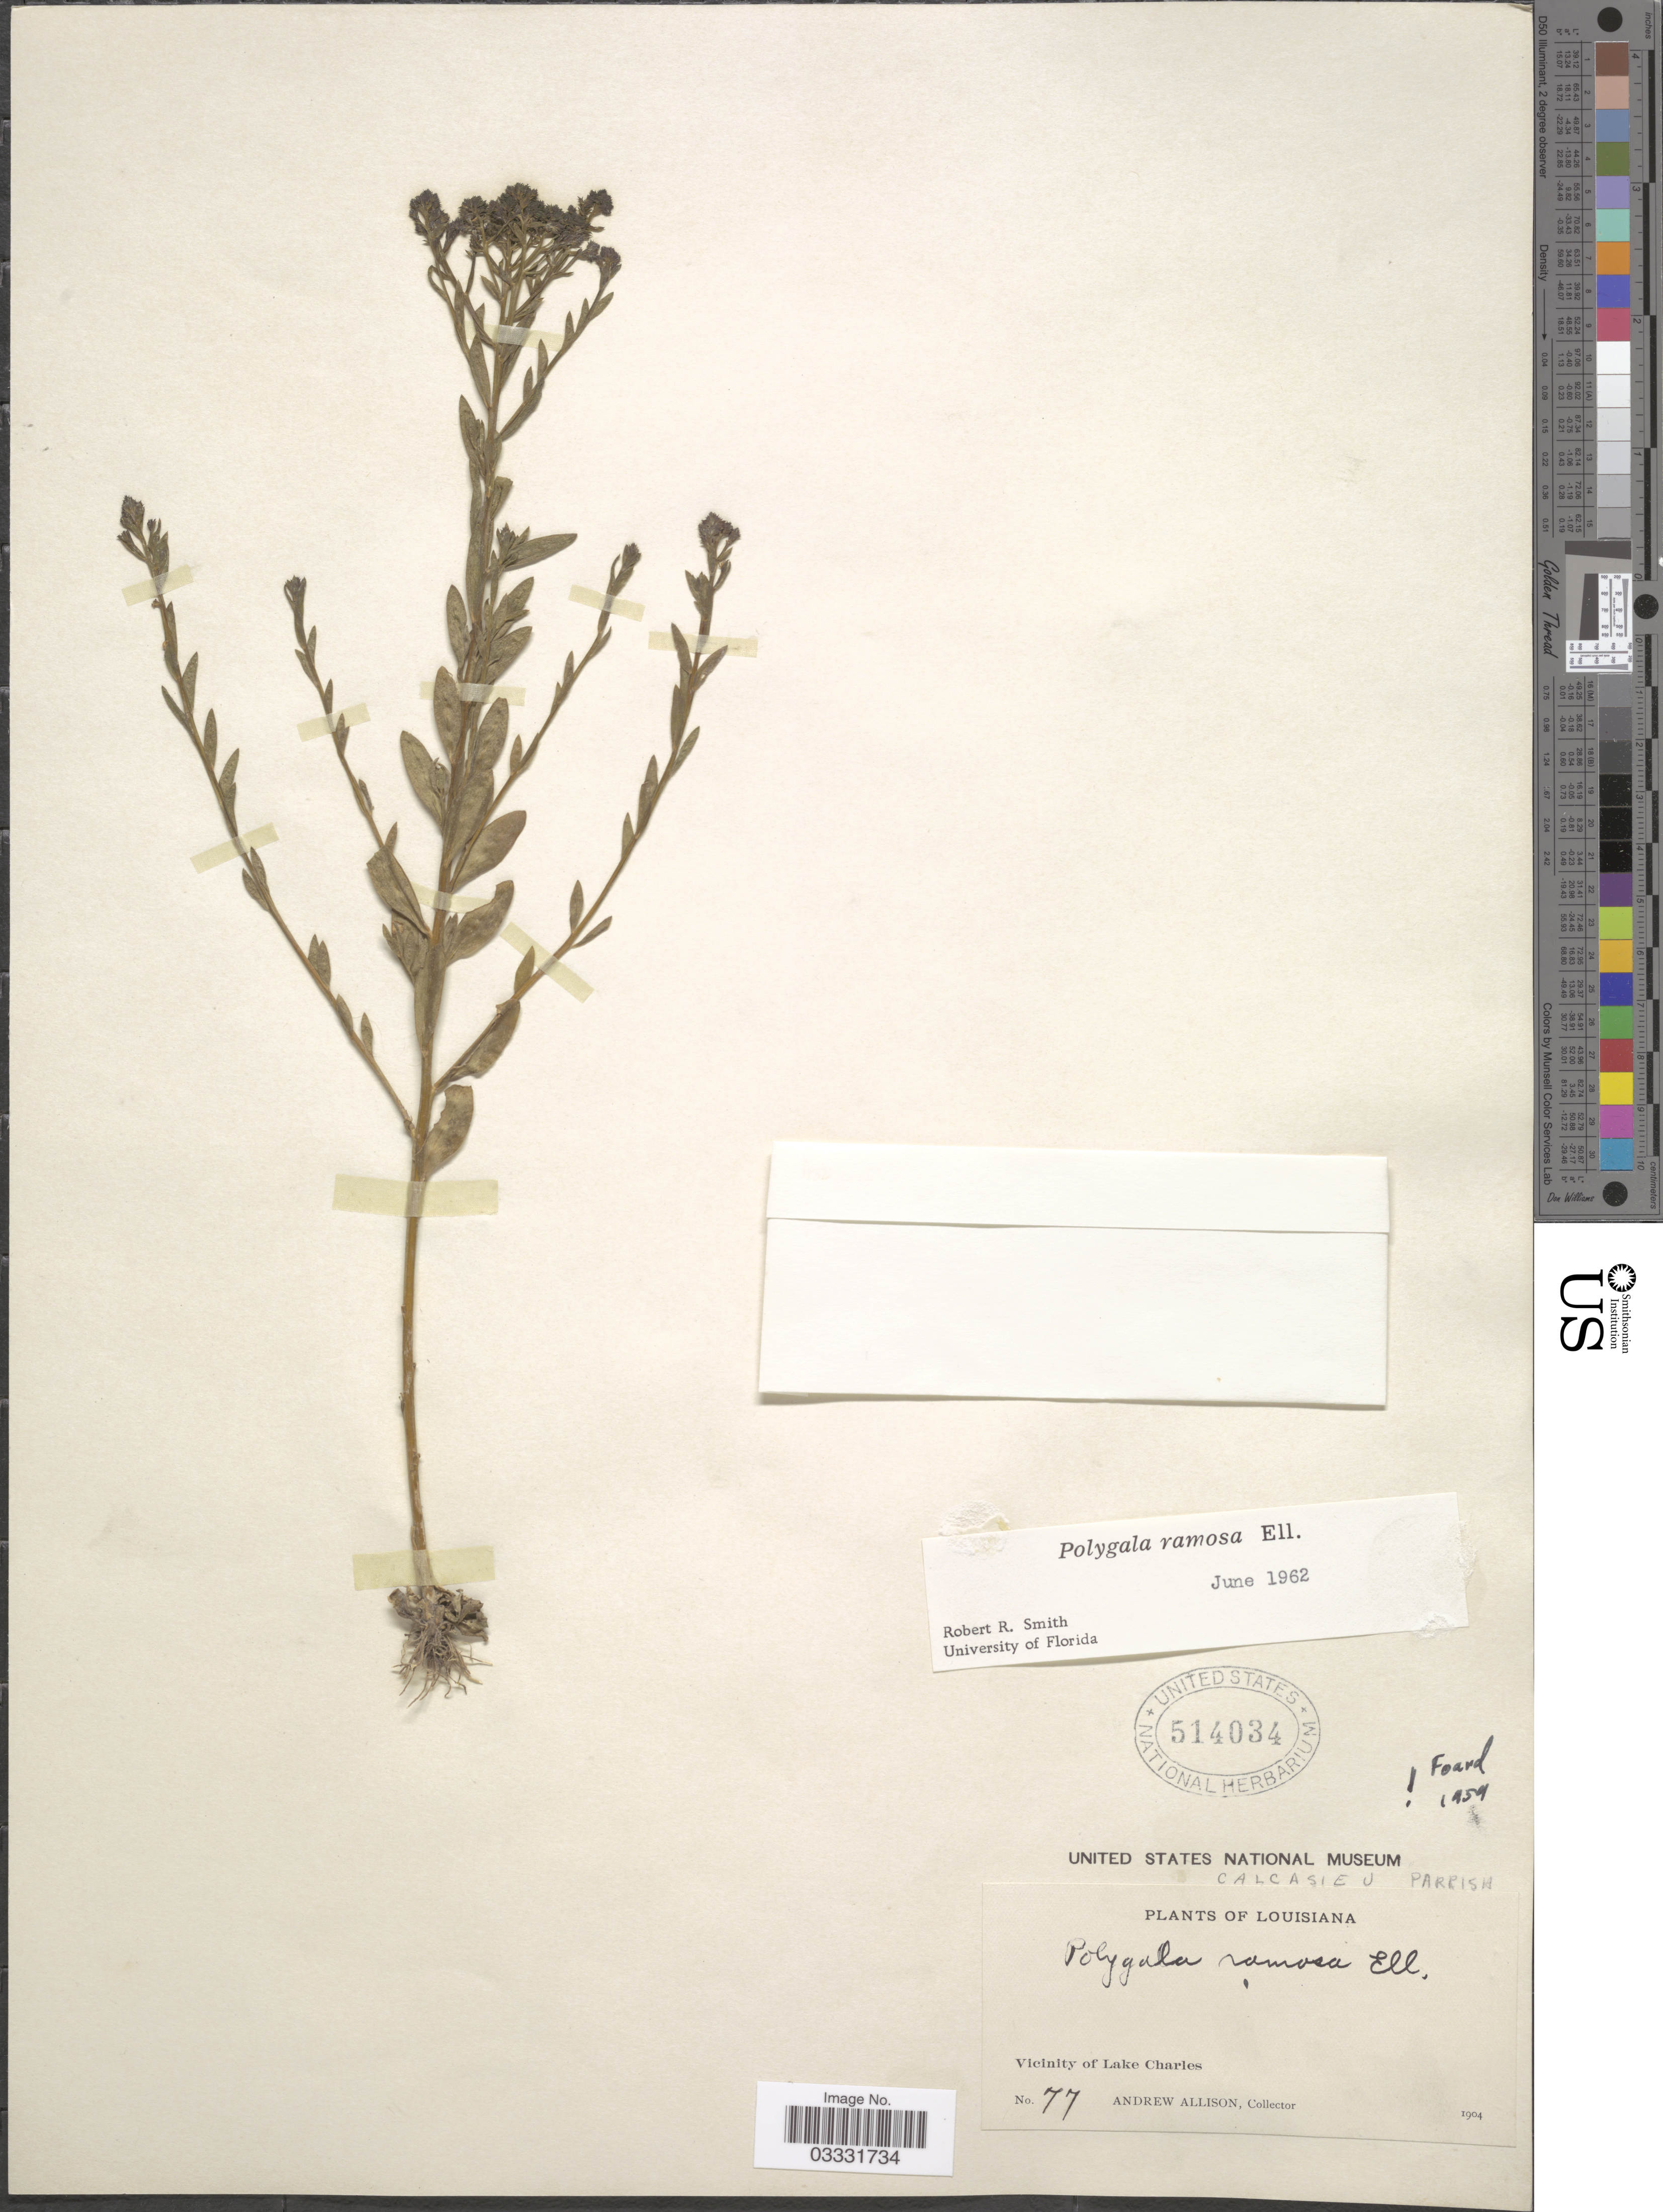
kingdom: Plantae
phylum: Tracheophyta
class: Magnoliopsida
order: Fabales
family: Polygalaceae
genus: Polygala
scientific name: Polygala ramosa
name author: Elliott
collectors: A. Allison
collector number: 77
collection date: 1904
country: United States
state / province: Louisiana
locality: Calcasieu Parrish. Vicinity of Lake Charles.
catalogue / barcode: US 514034